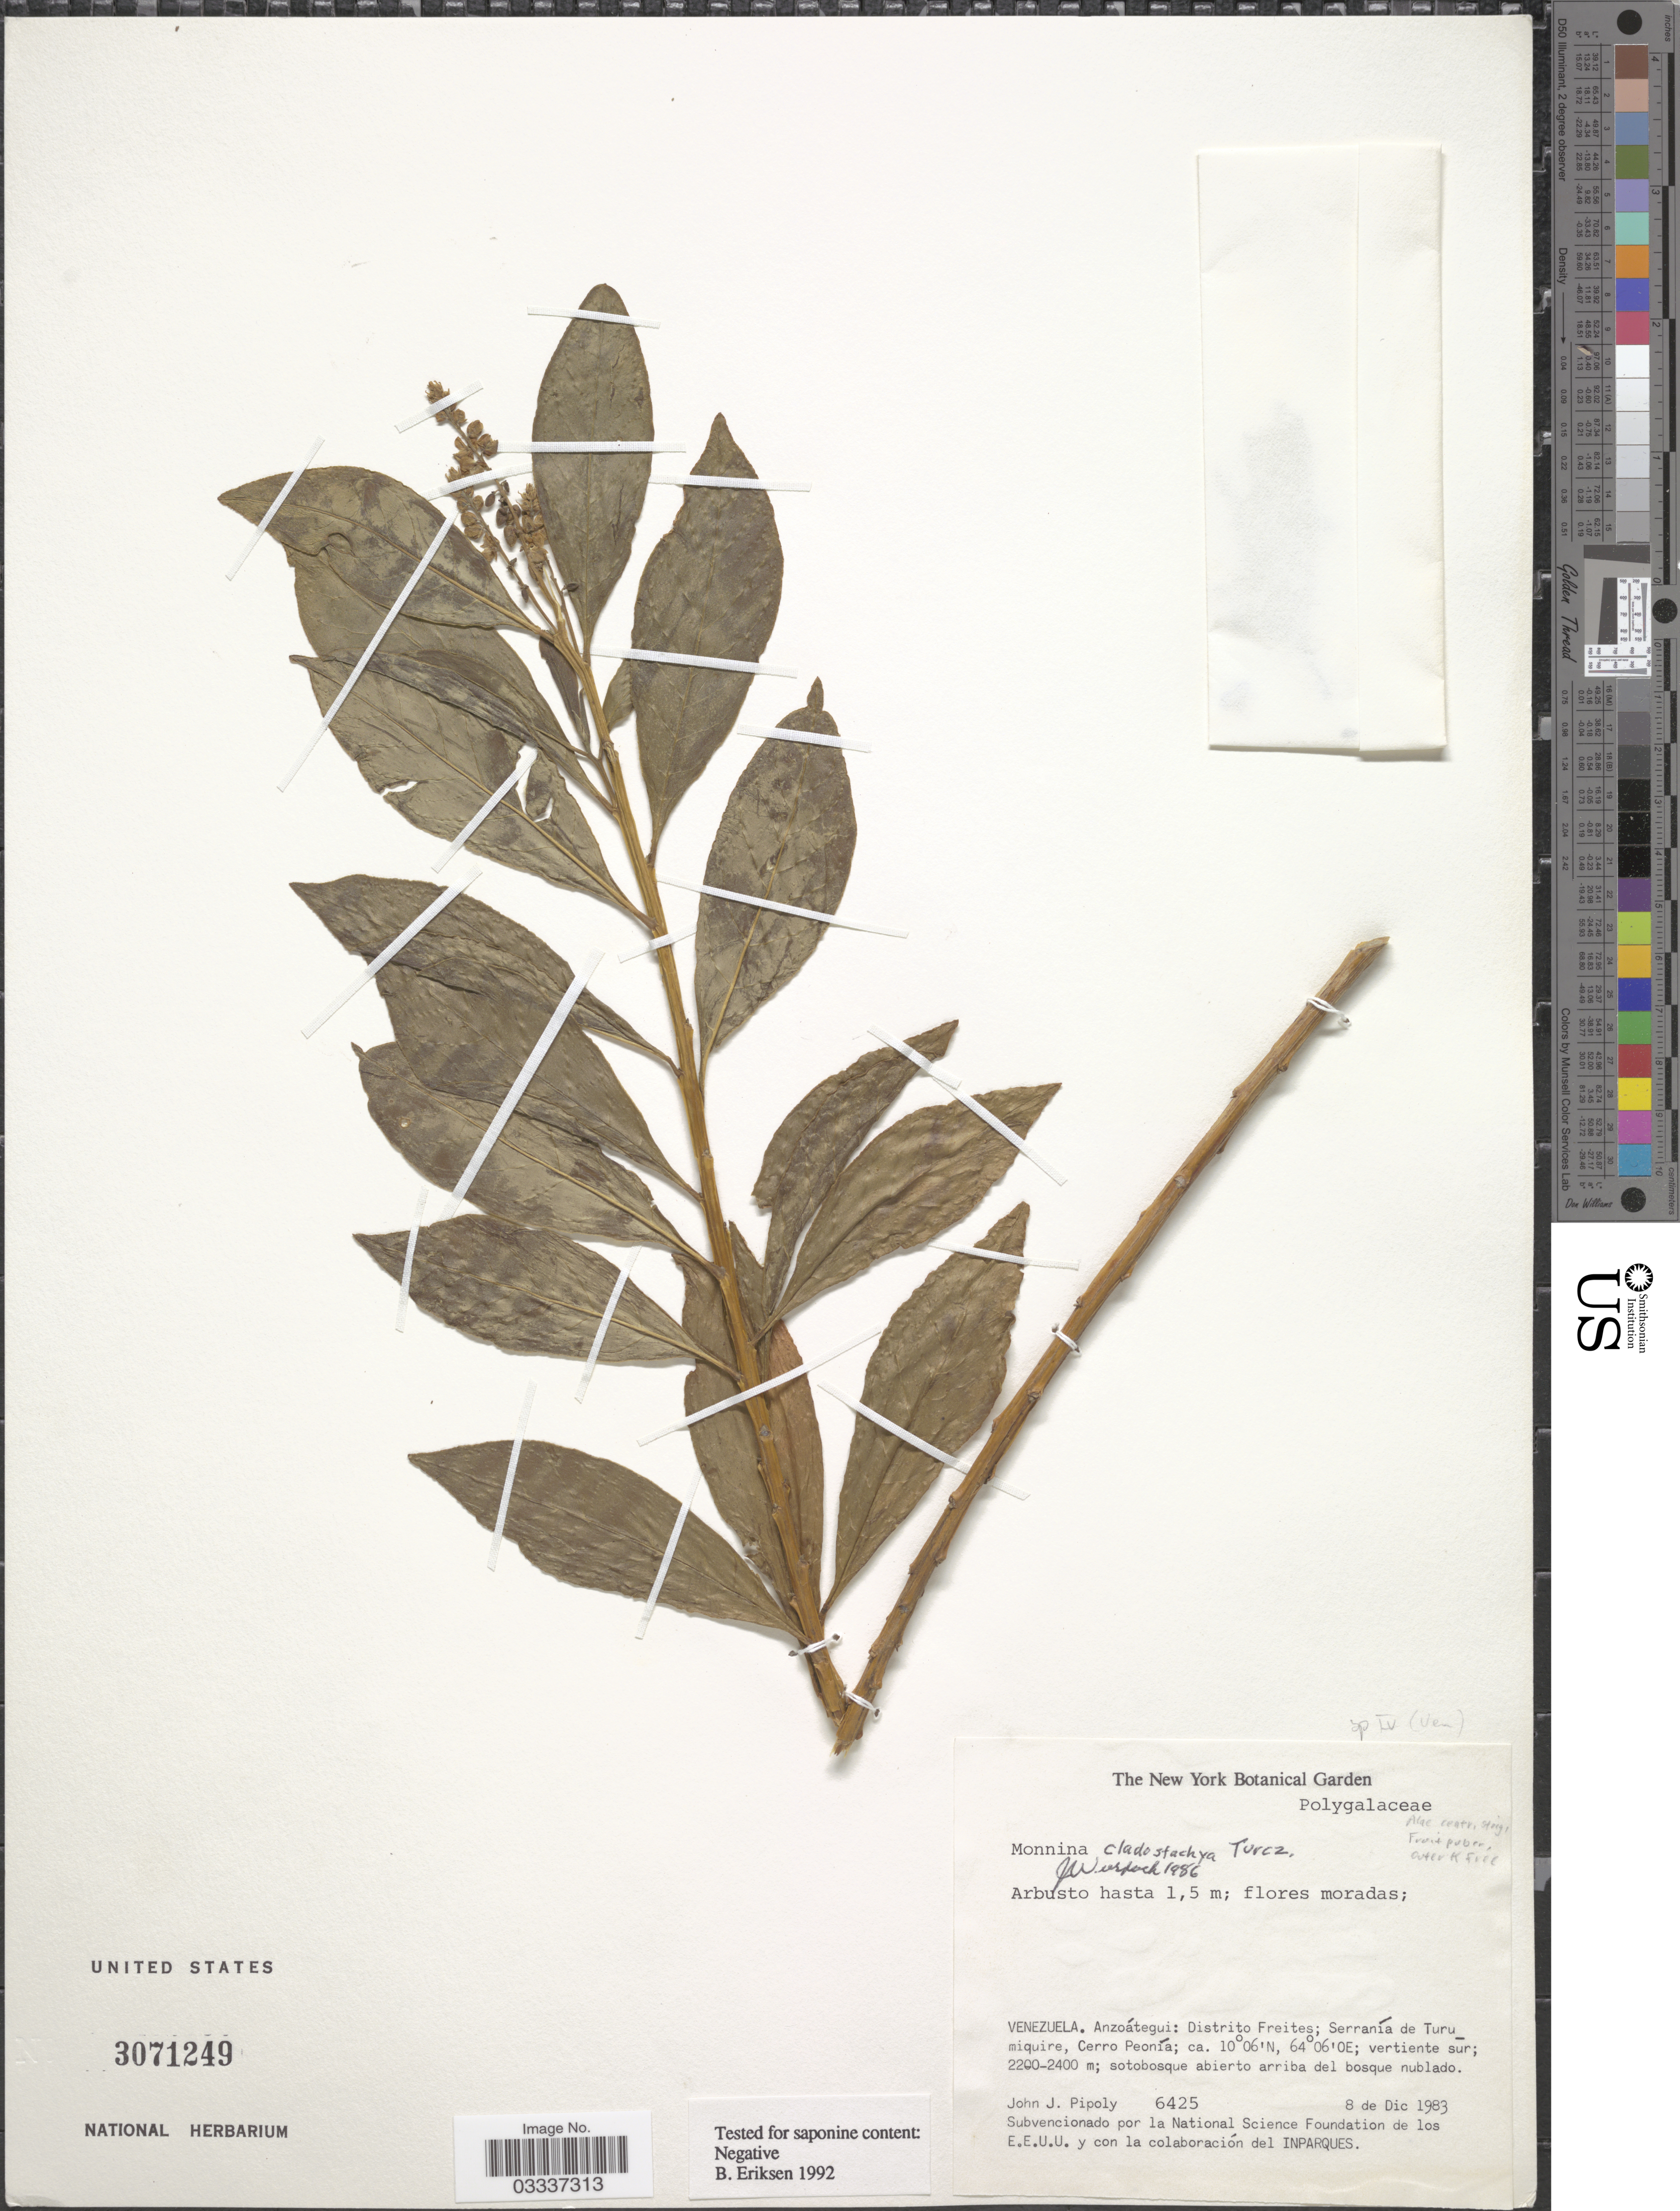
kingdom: Plantae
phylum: Tracheophyta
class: Magnoliopsida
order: Fabales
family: Polygalaceae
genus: Monnina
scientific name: Monnina cladostachya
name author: Turcz.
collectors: J. J. Pipoly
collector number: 6425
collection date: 1983-12-08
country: Venezuela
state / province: Anzoategui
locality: Distrito Freites; Serranía de Turumiquire, Cerro Peonía.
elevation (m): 2200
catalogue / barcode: US 3071249